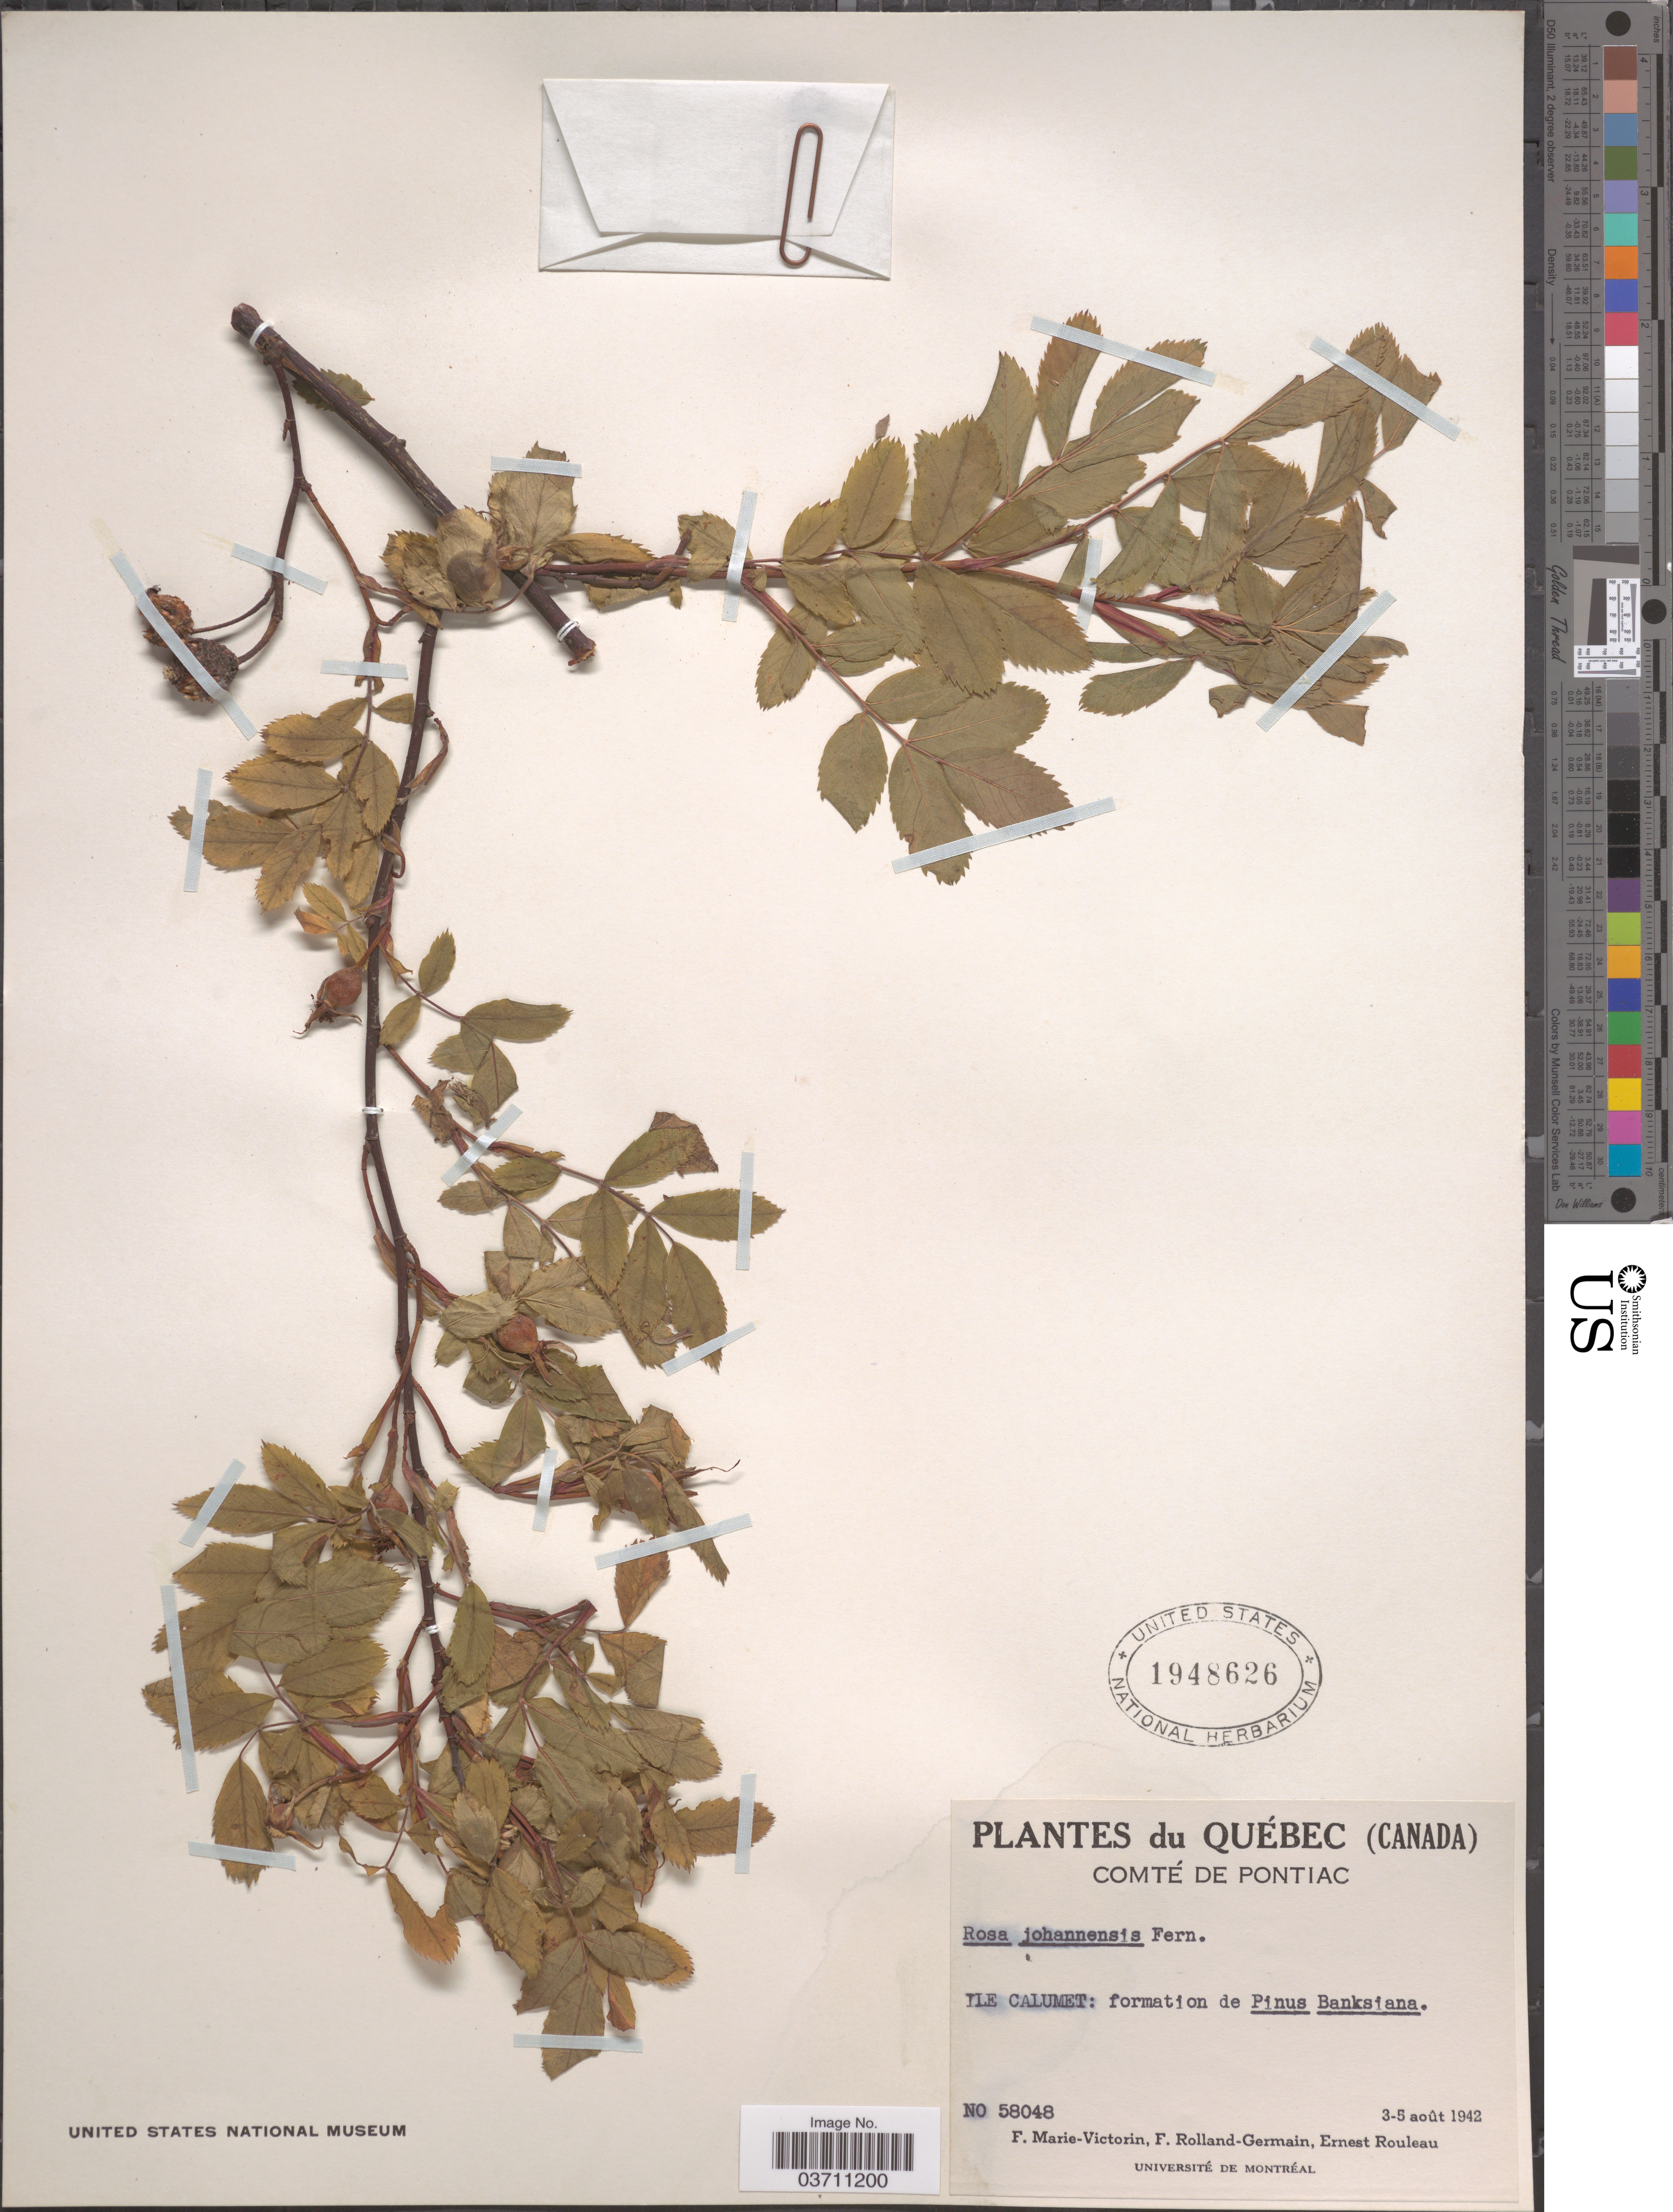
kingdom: Plantae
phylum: Tracheophyta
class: Magnoliopsida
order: Rosales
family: Rosaceae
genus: Rosa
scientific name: Rosa johannensis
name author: Fernald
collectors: F. Marie-Victorin, Rolland-Germain & J. Rouleau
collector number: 58048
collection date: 1942-08-03/1942-08-05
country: Canada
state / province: Quebec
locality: Comté de Pontiac. Ile Calumet.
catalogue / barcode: US 1948626